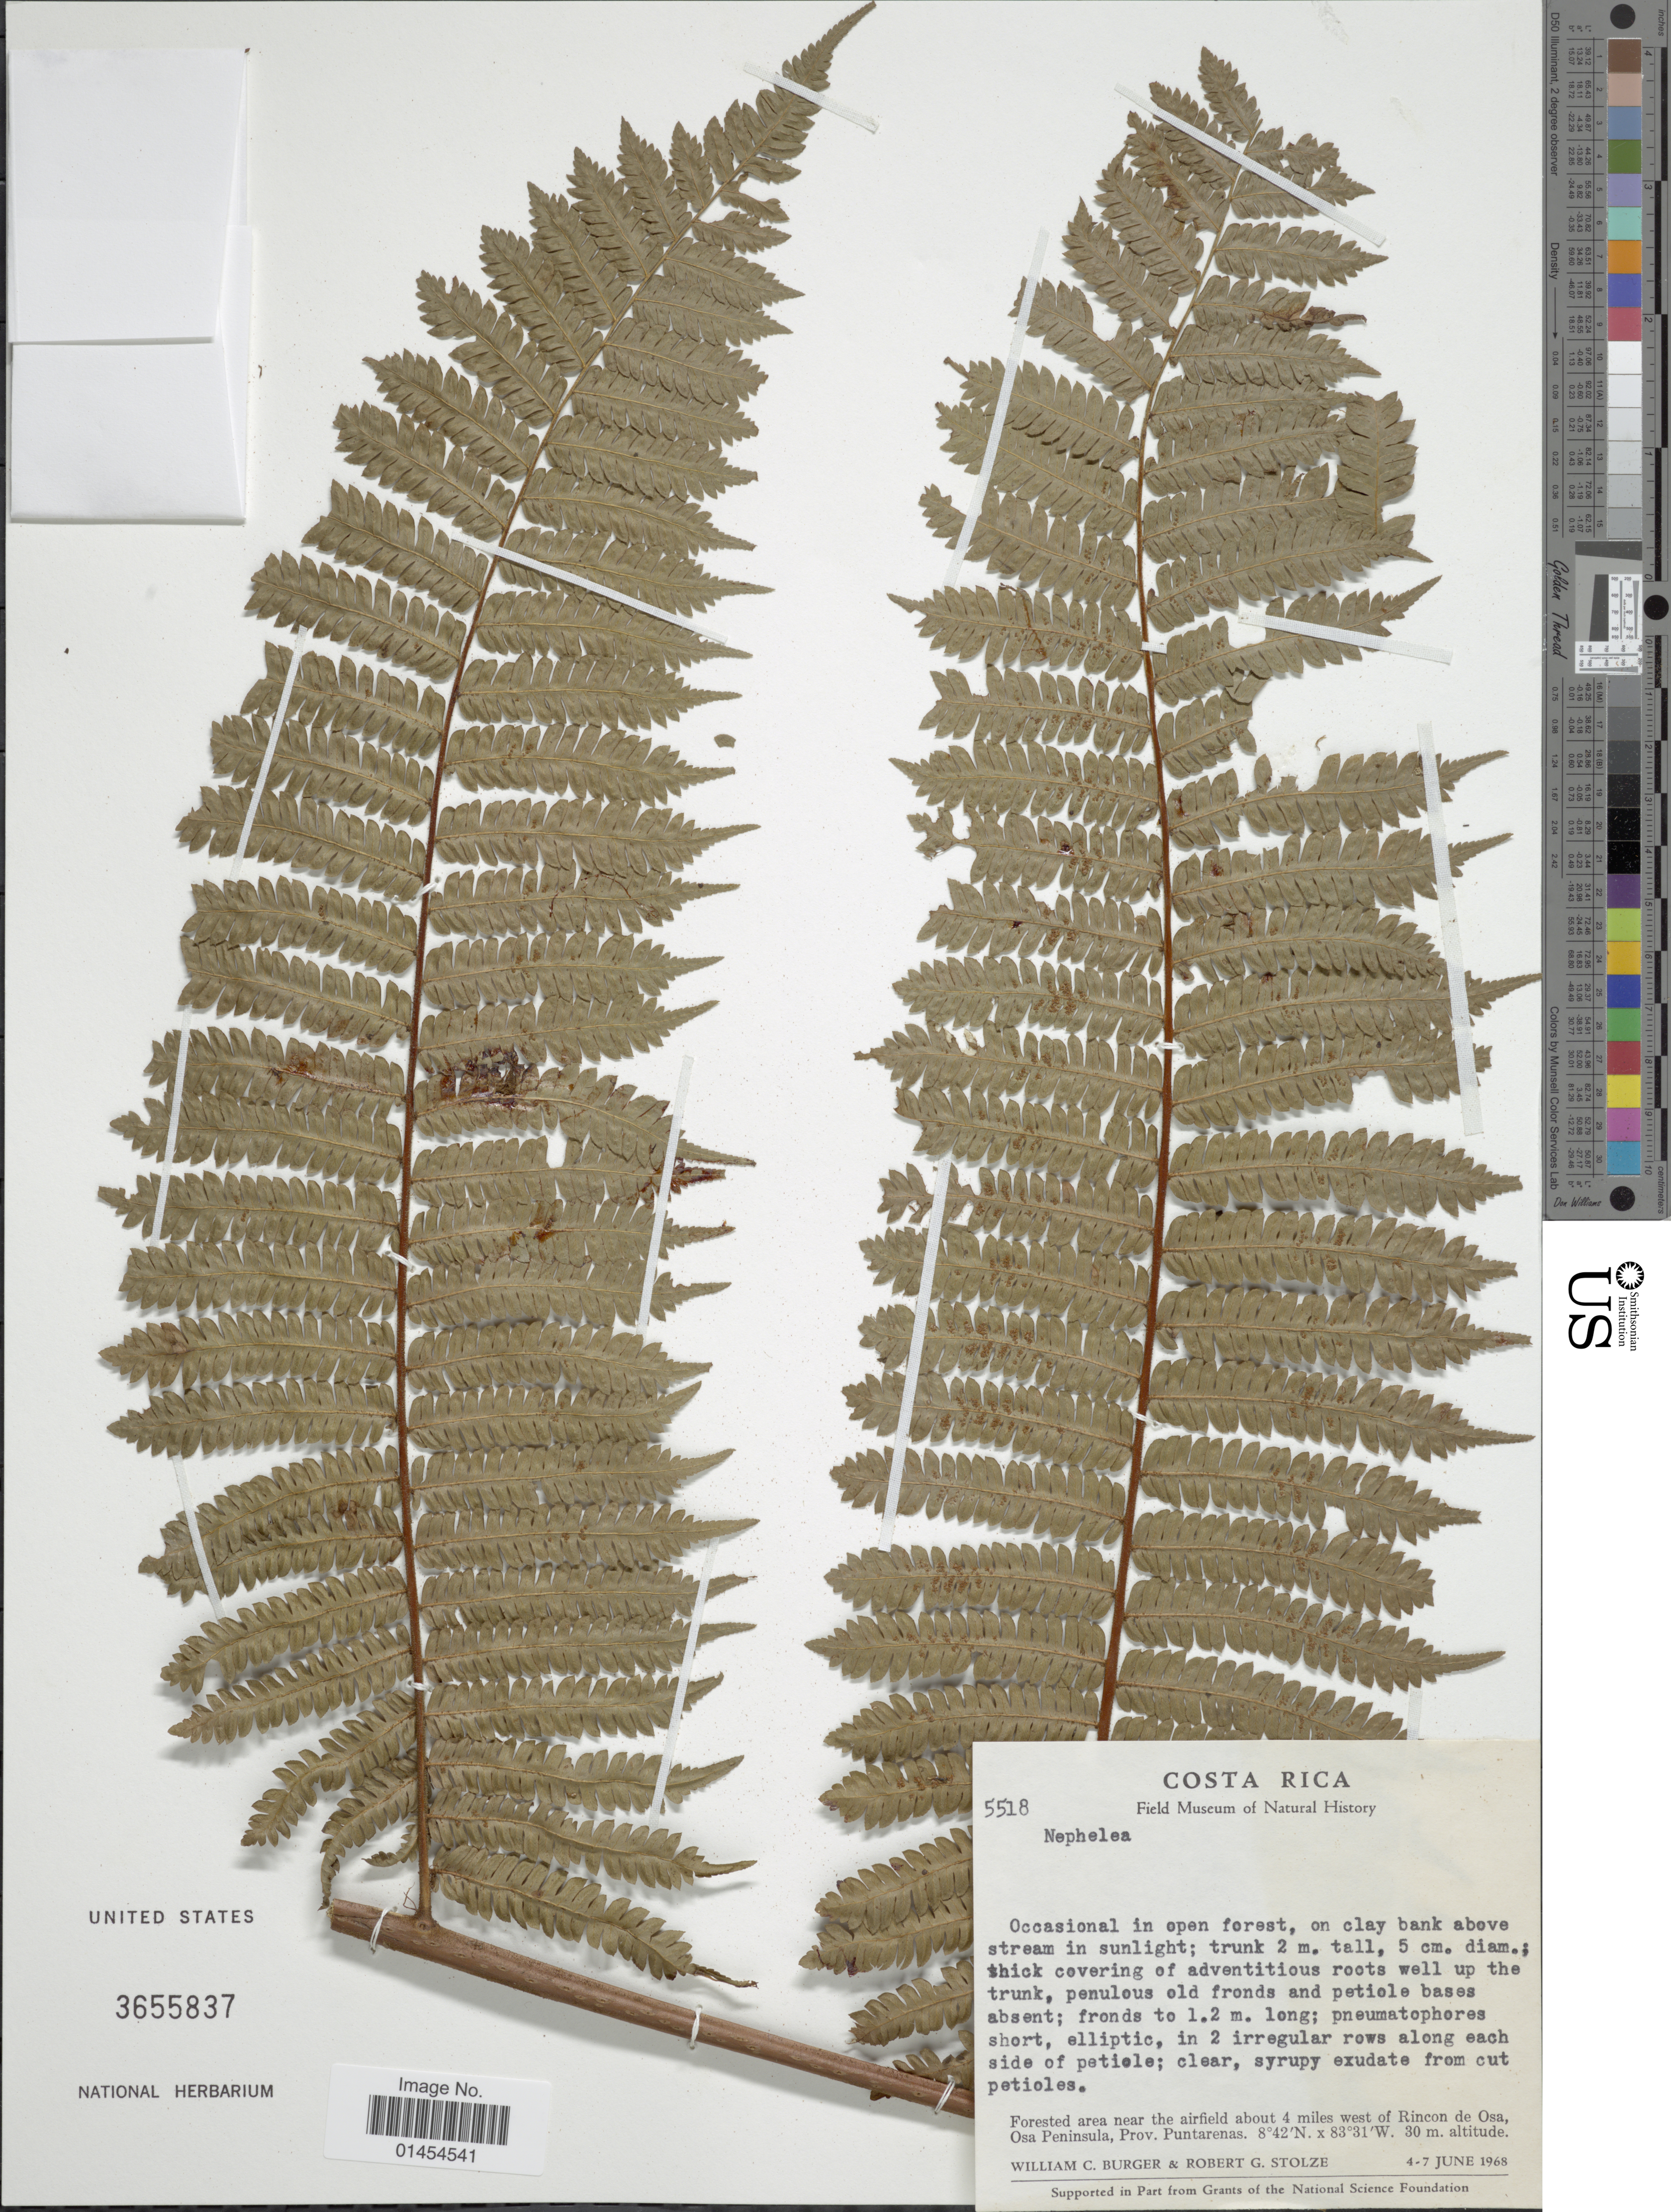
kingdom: Plantae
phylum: Tracheophyta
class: Polypodiopsida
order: Cyatheales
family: Cyatheaceae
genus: Alsophila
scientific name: Alsophila sp.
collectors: W. Burger & R. G. Stolze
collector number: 5518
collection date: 1968-06-04/1968-06-07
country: Costa Rica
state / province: Puntarenas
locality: Forested area near the airfield about 4 miles west of Rincon de Osa, Osa Peninsula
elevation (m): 30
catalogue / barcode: US 3655837